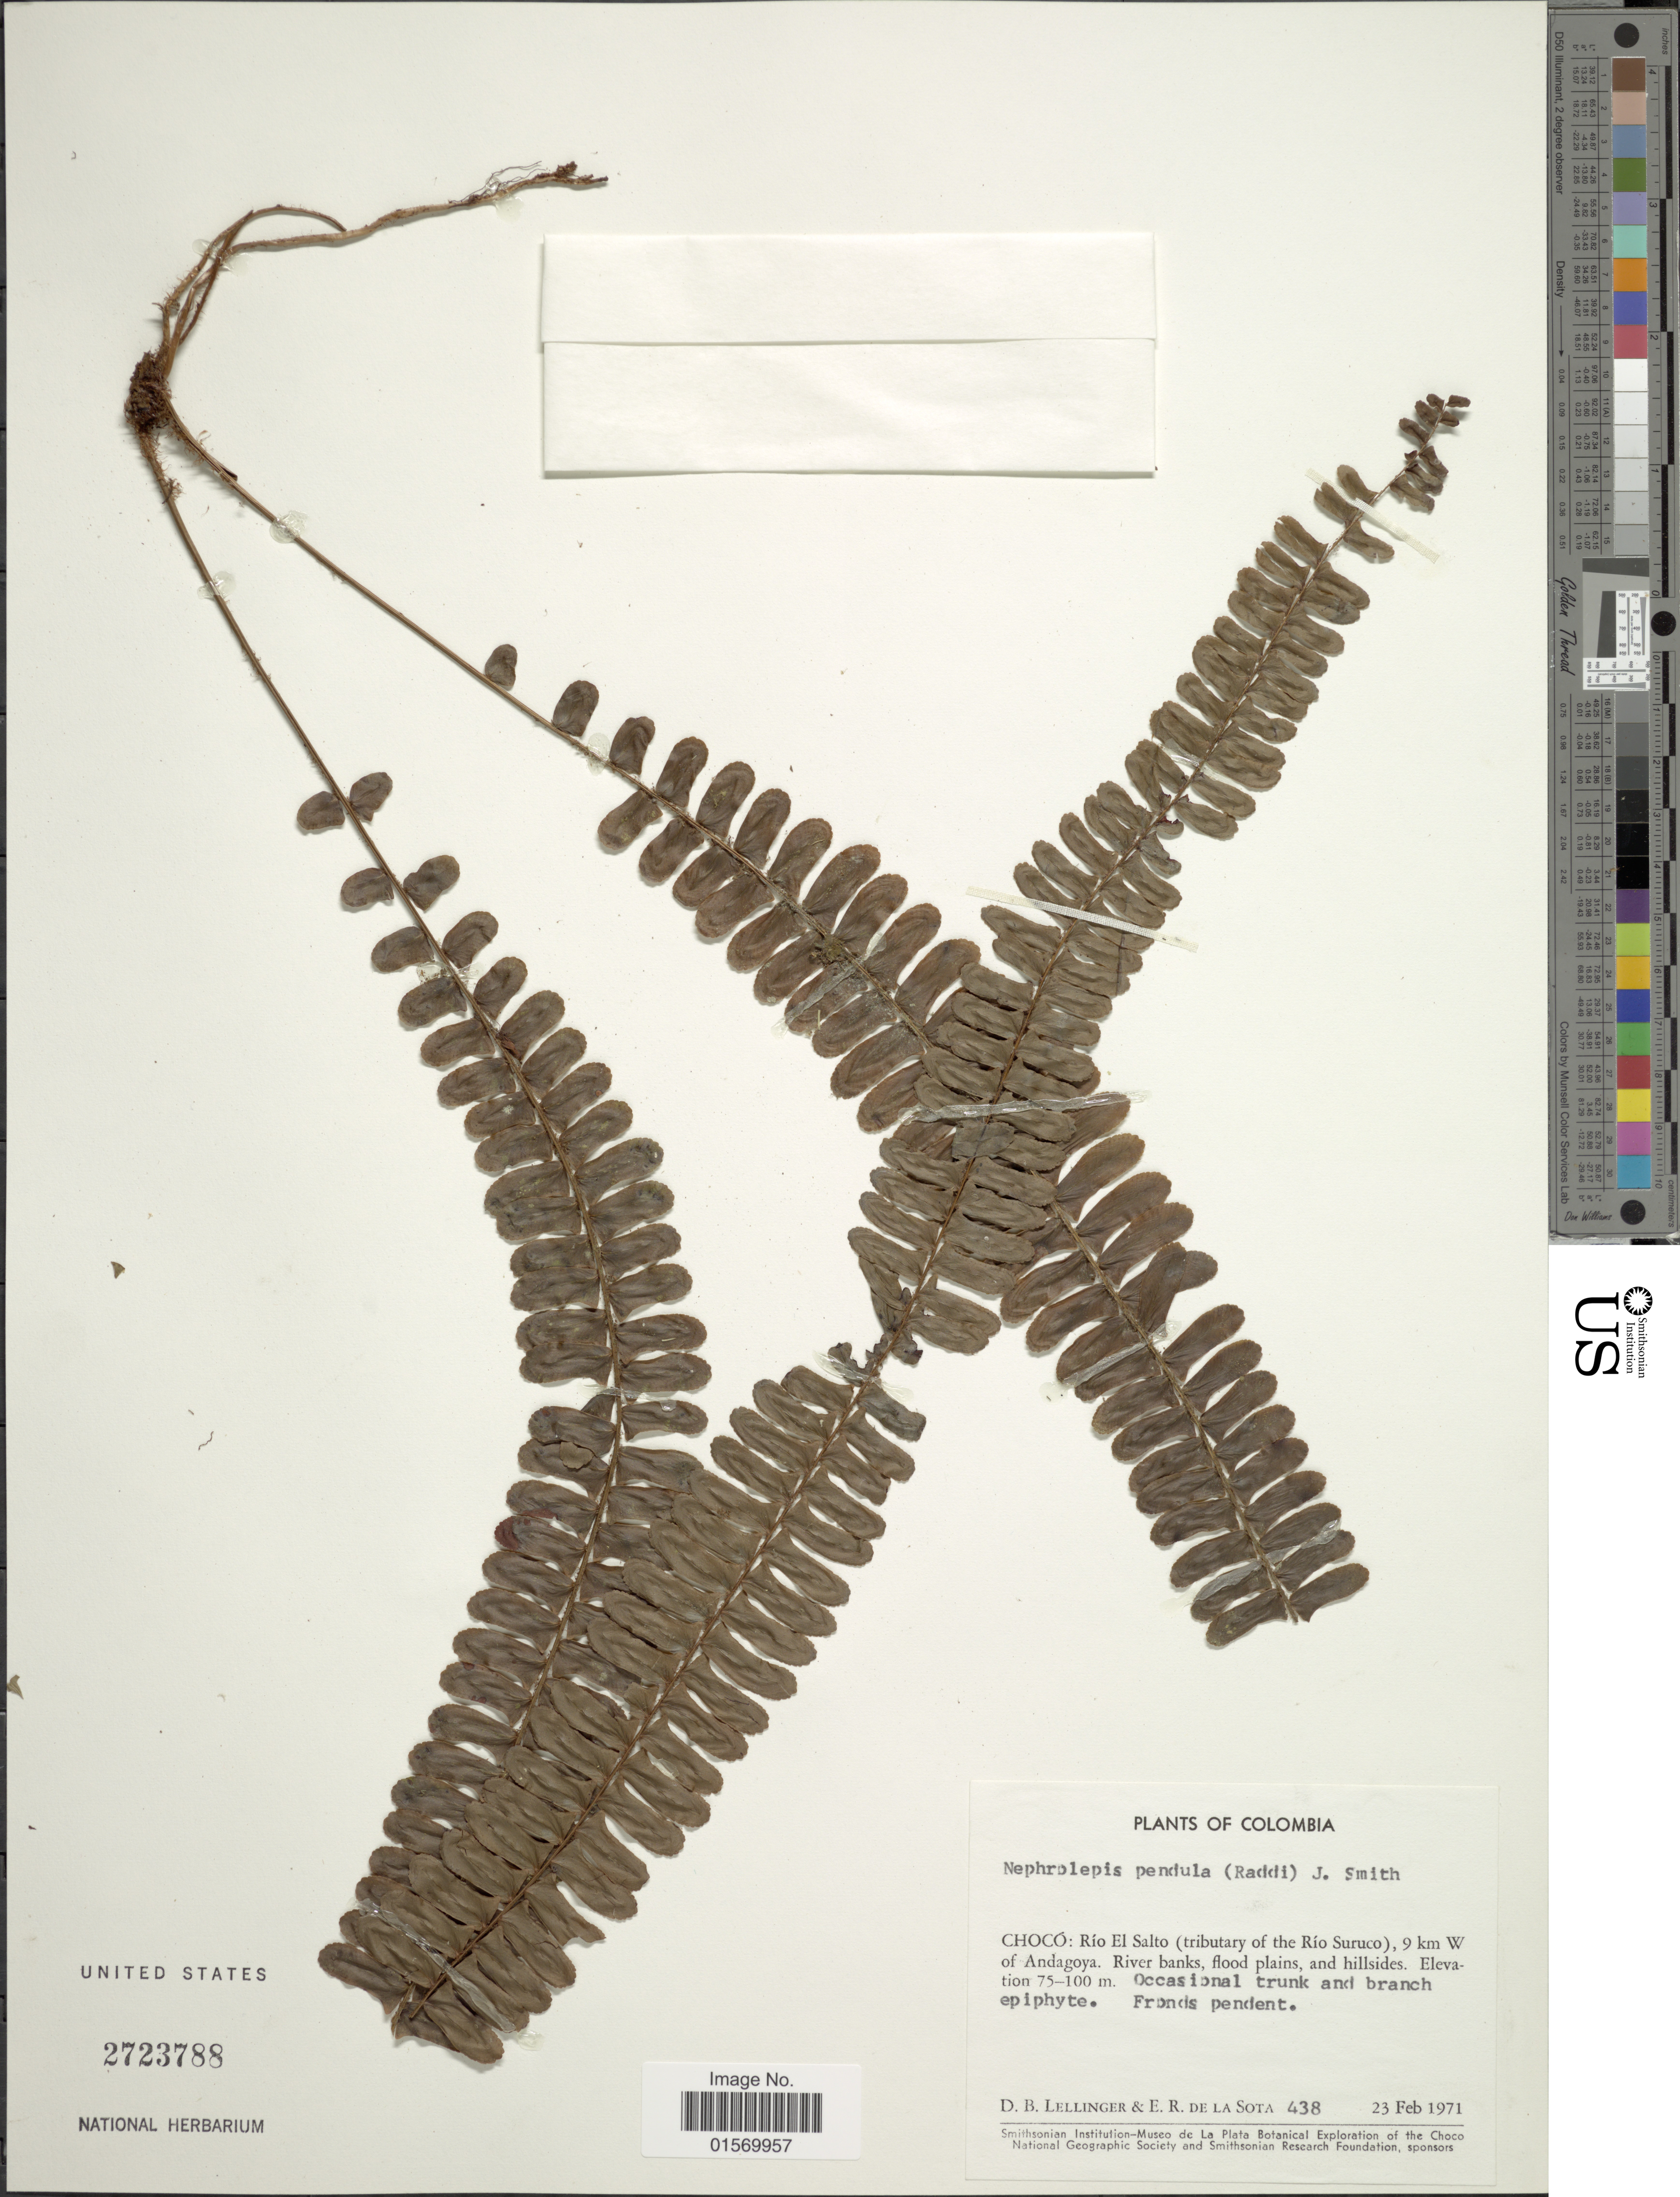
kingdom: Plantae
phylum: Tracheophyta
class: Polypodiopsida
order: Polypodiales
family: Nephrolepidaceae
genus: Nephrolepis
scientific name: Nephrolepis pendula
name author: (Raddi) J. Sm.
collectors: D. B. Lellinger & E. R. de la Sota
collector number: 438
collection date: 1971-02-23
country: Colombia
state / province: Chocó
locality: Río El Salto (tributary of the Río Suruco), 9 km W of Andagoya. River banks, flood plains, and hillsides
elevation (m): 75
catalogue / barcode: US 2723788